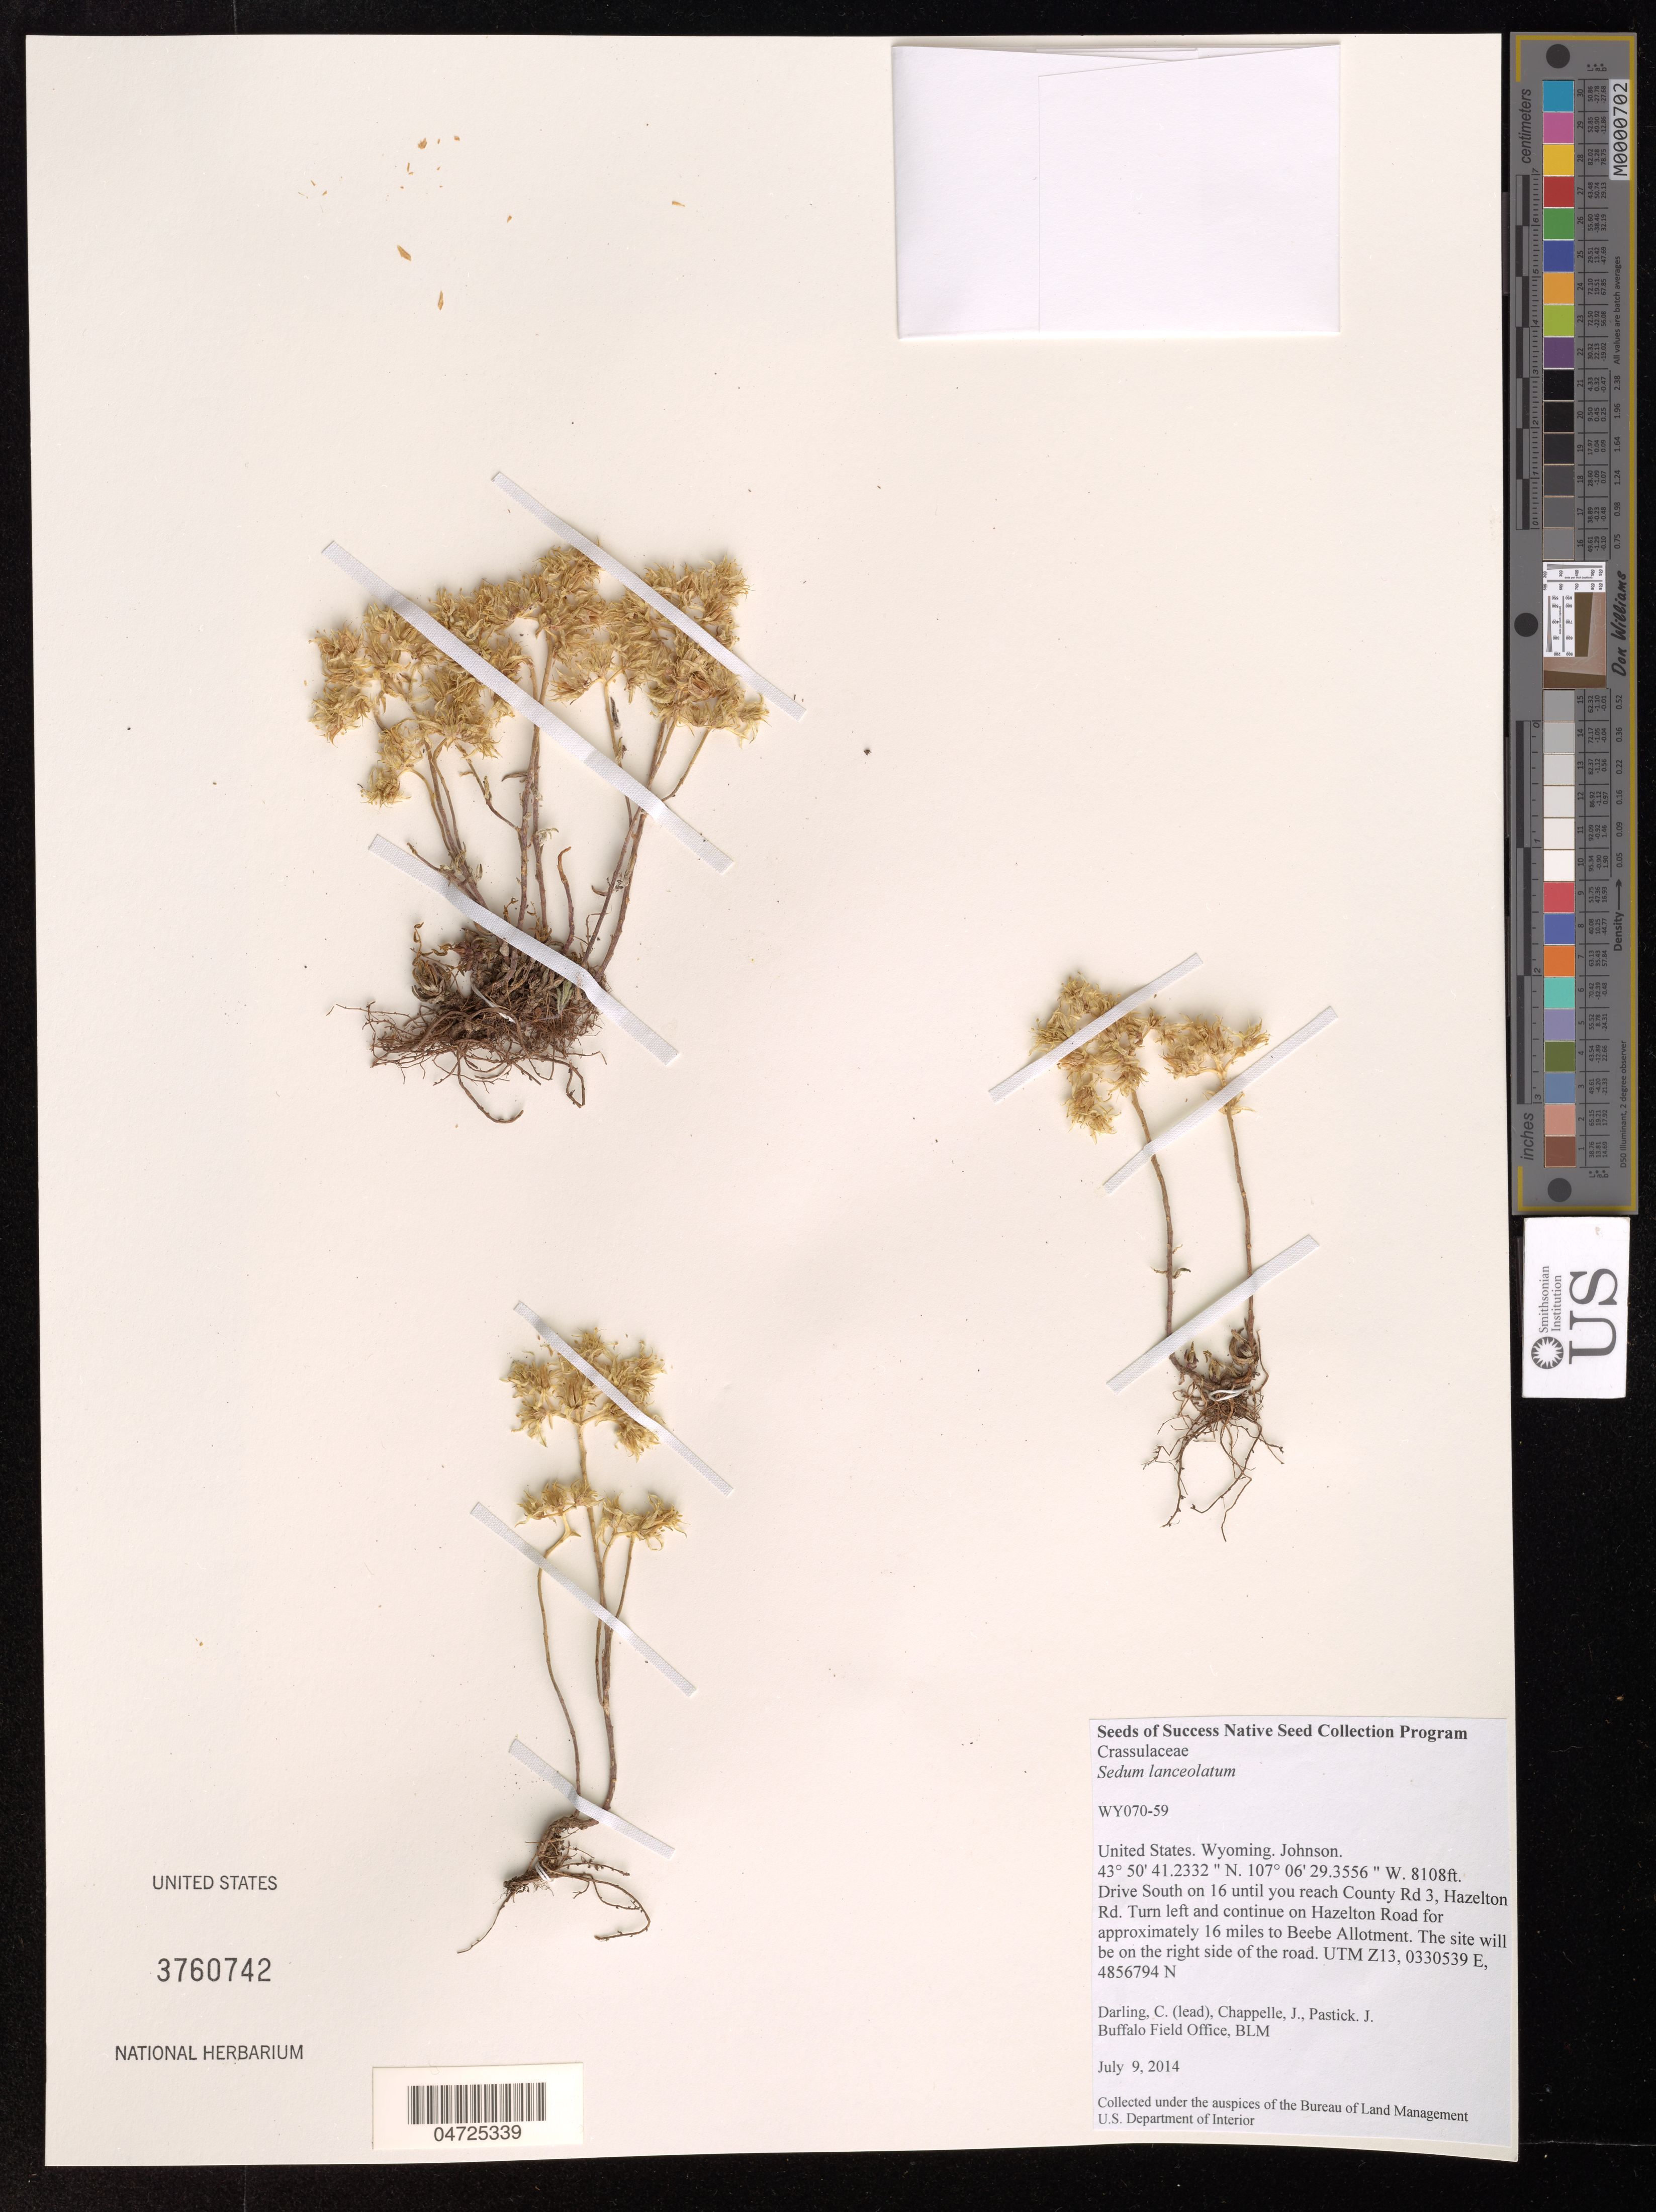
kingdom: Plantae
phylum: Tracheophyta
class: Magnoliopsida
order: Saxifragales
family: Crassulaceae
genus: Sedum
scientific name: Sedum lanceolatum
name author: Torr.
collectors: C. Darling, J. Chappelle & J. Pastick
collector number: WY070-59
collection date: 2014-07-09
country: United States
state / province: Wyoming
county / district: Johnson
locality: Johnson. Drive South on 16 until you reach County Rd 3, Hazelton Rd. Turn left and continue on Hazelton Road for approximately 16 miles to Beebe Allotment. the site will be on the right side of the road. UTM Z13, 0330539 E, 4856794 N.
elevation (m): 2471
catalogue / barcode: US 3760742